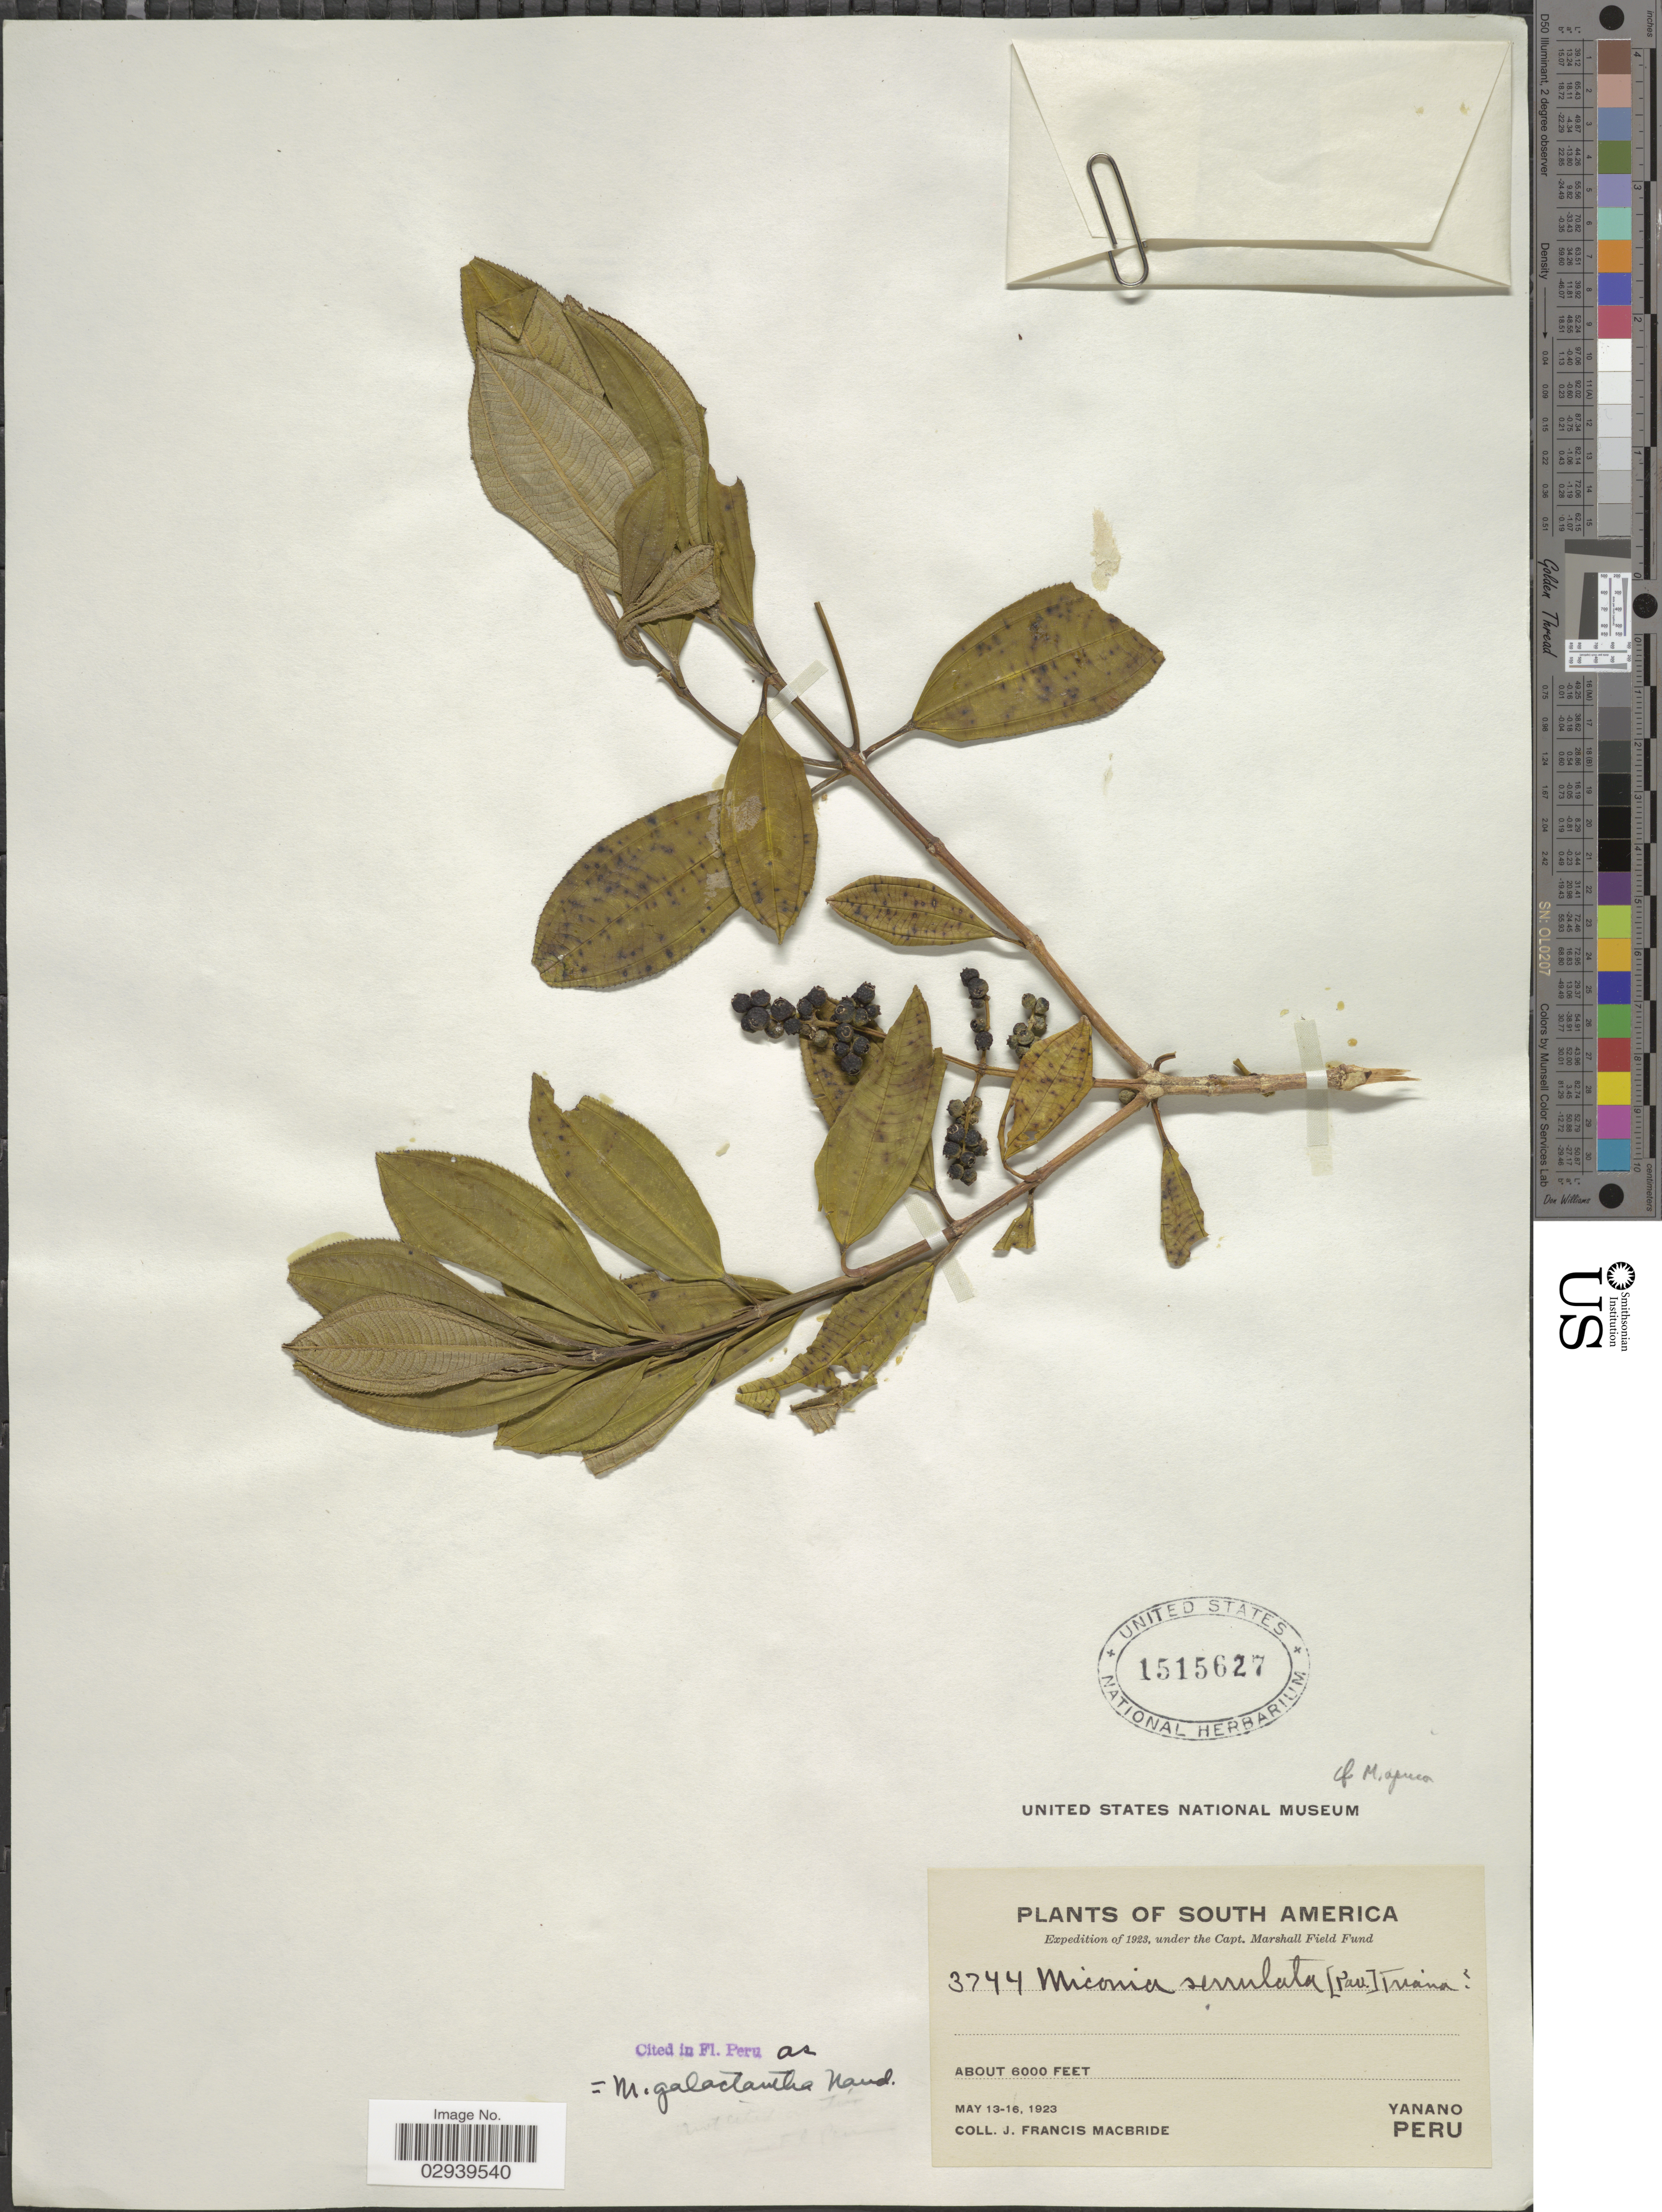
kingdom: Plantae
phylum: Tracheophyta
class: Magnoliopsida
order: Myrtales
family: Melastomataceae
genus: Miconia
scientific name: Miconia galactantha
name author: Naudin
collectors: J. F. Macbride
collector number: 3744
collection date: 1923-05-13/1923-05-16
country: Peru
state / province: Huánuco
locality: Yanano.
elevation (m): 1829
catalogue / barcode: US 1515627